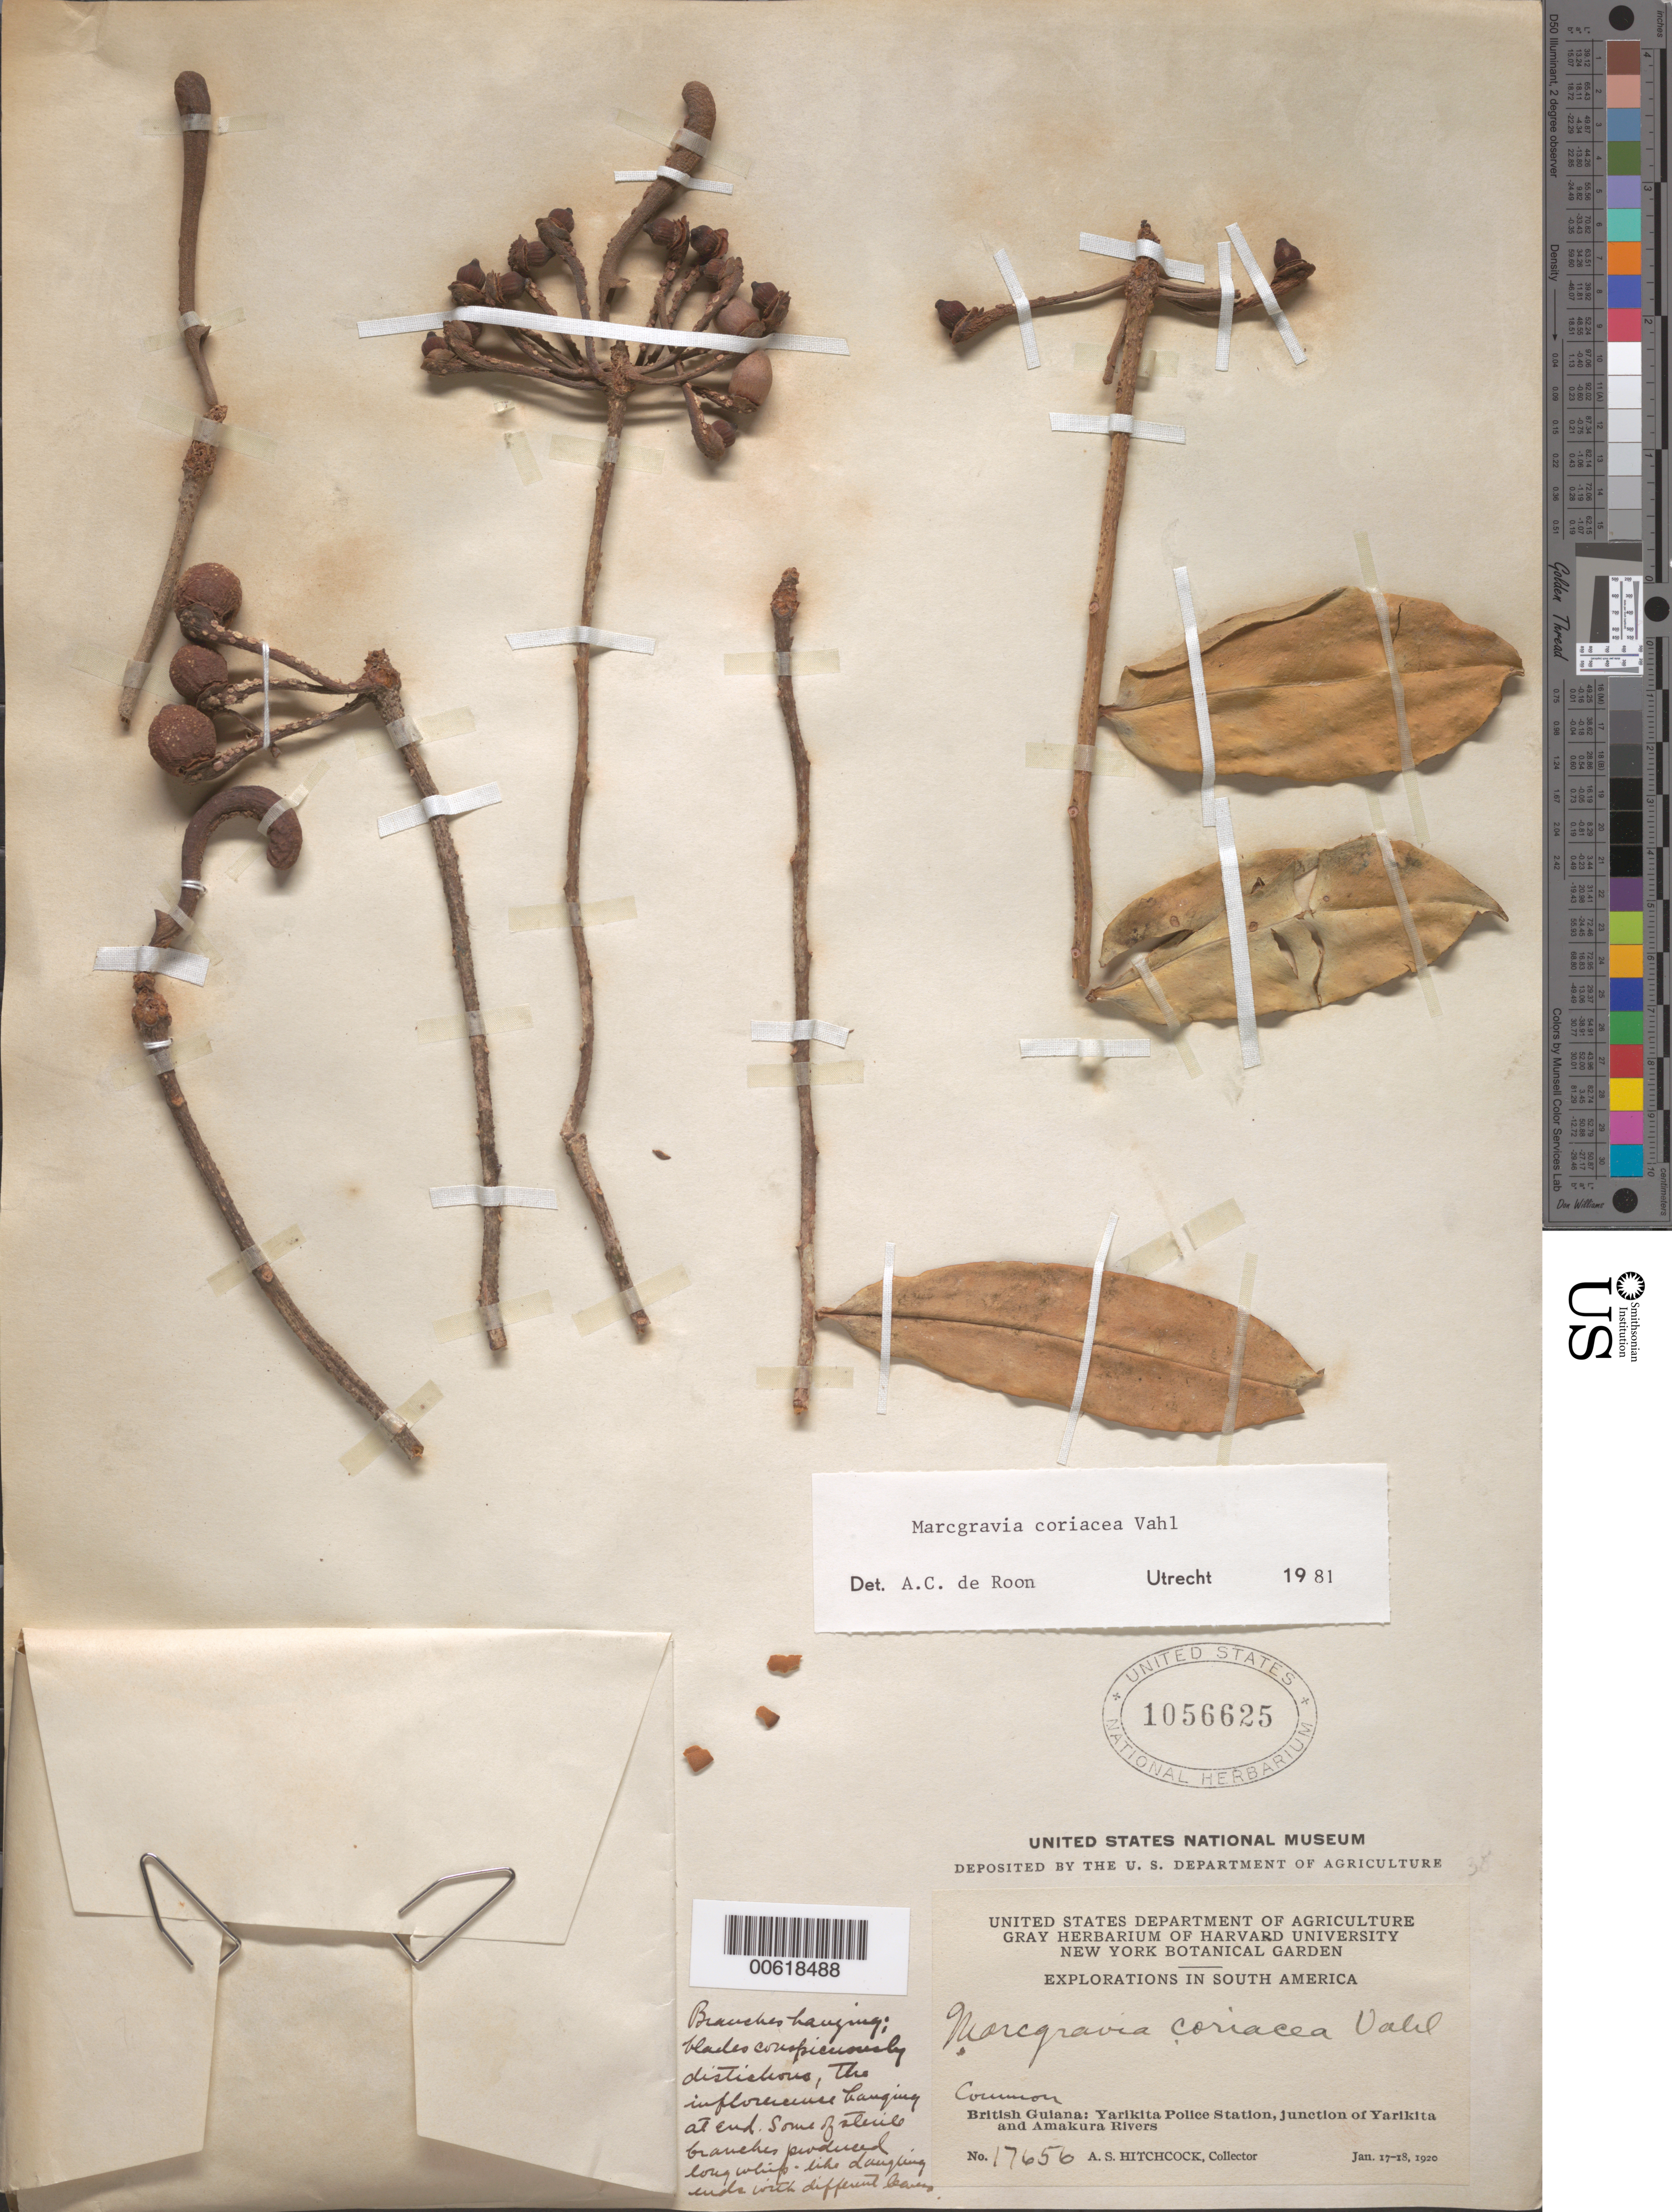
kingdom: Plantae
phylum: Tracheophyta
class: Magnoliopsida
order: Ericales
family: Marcgraviaceae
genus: Marcgravia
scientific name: Marcgravia coriacea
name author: Vahl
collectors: A. S. Hitchcock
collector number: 17656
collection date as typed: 17-Jan-20 to 18-Jan-20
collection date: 1920-01-17/1920-01-18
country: Guyana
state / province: Barima-Waini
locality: Yarikita Police Sta., junct. of Yarikita & Amakura Rivers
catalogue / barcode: US 1056625